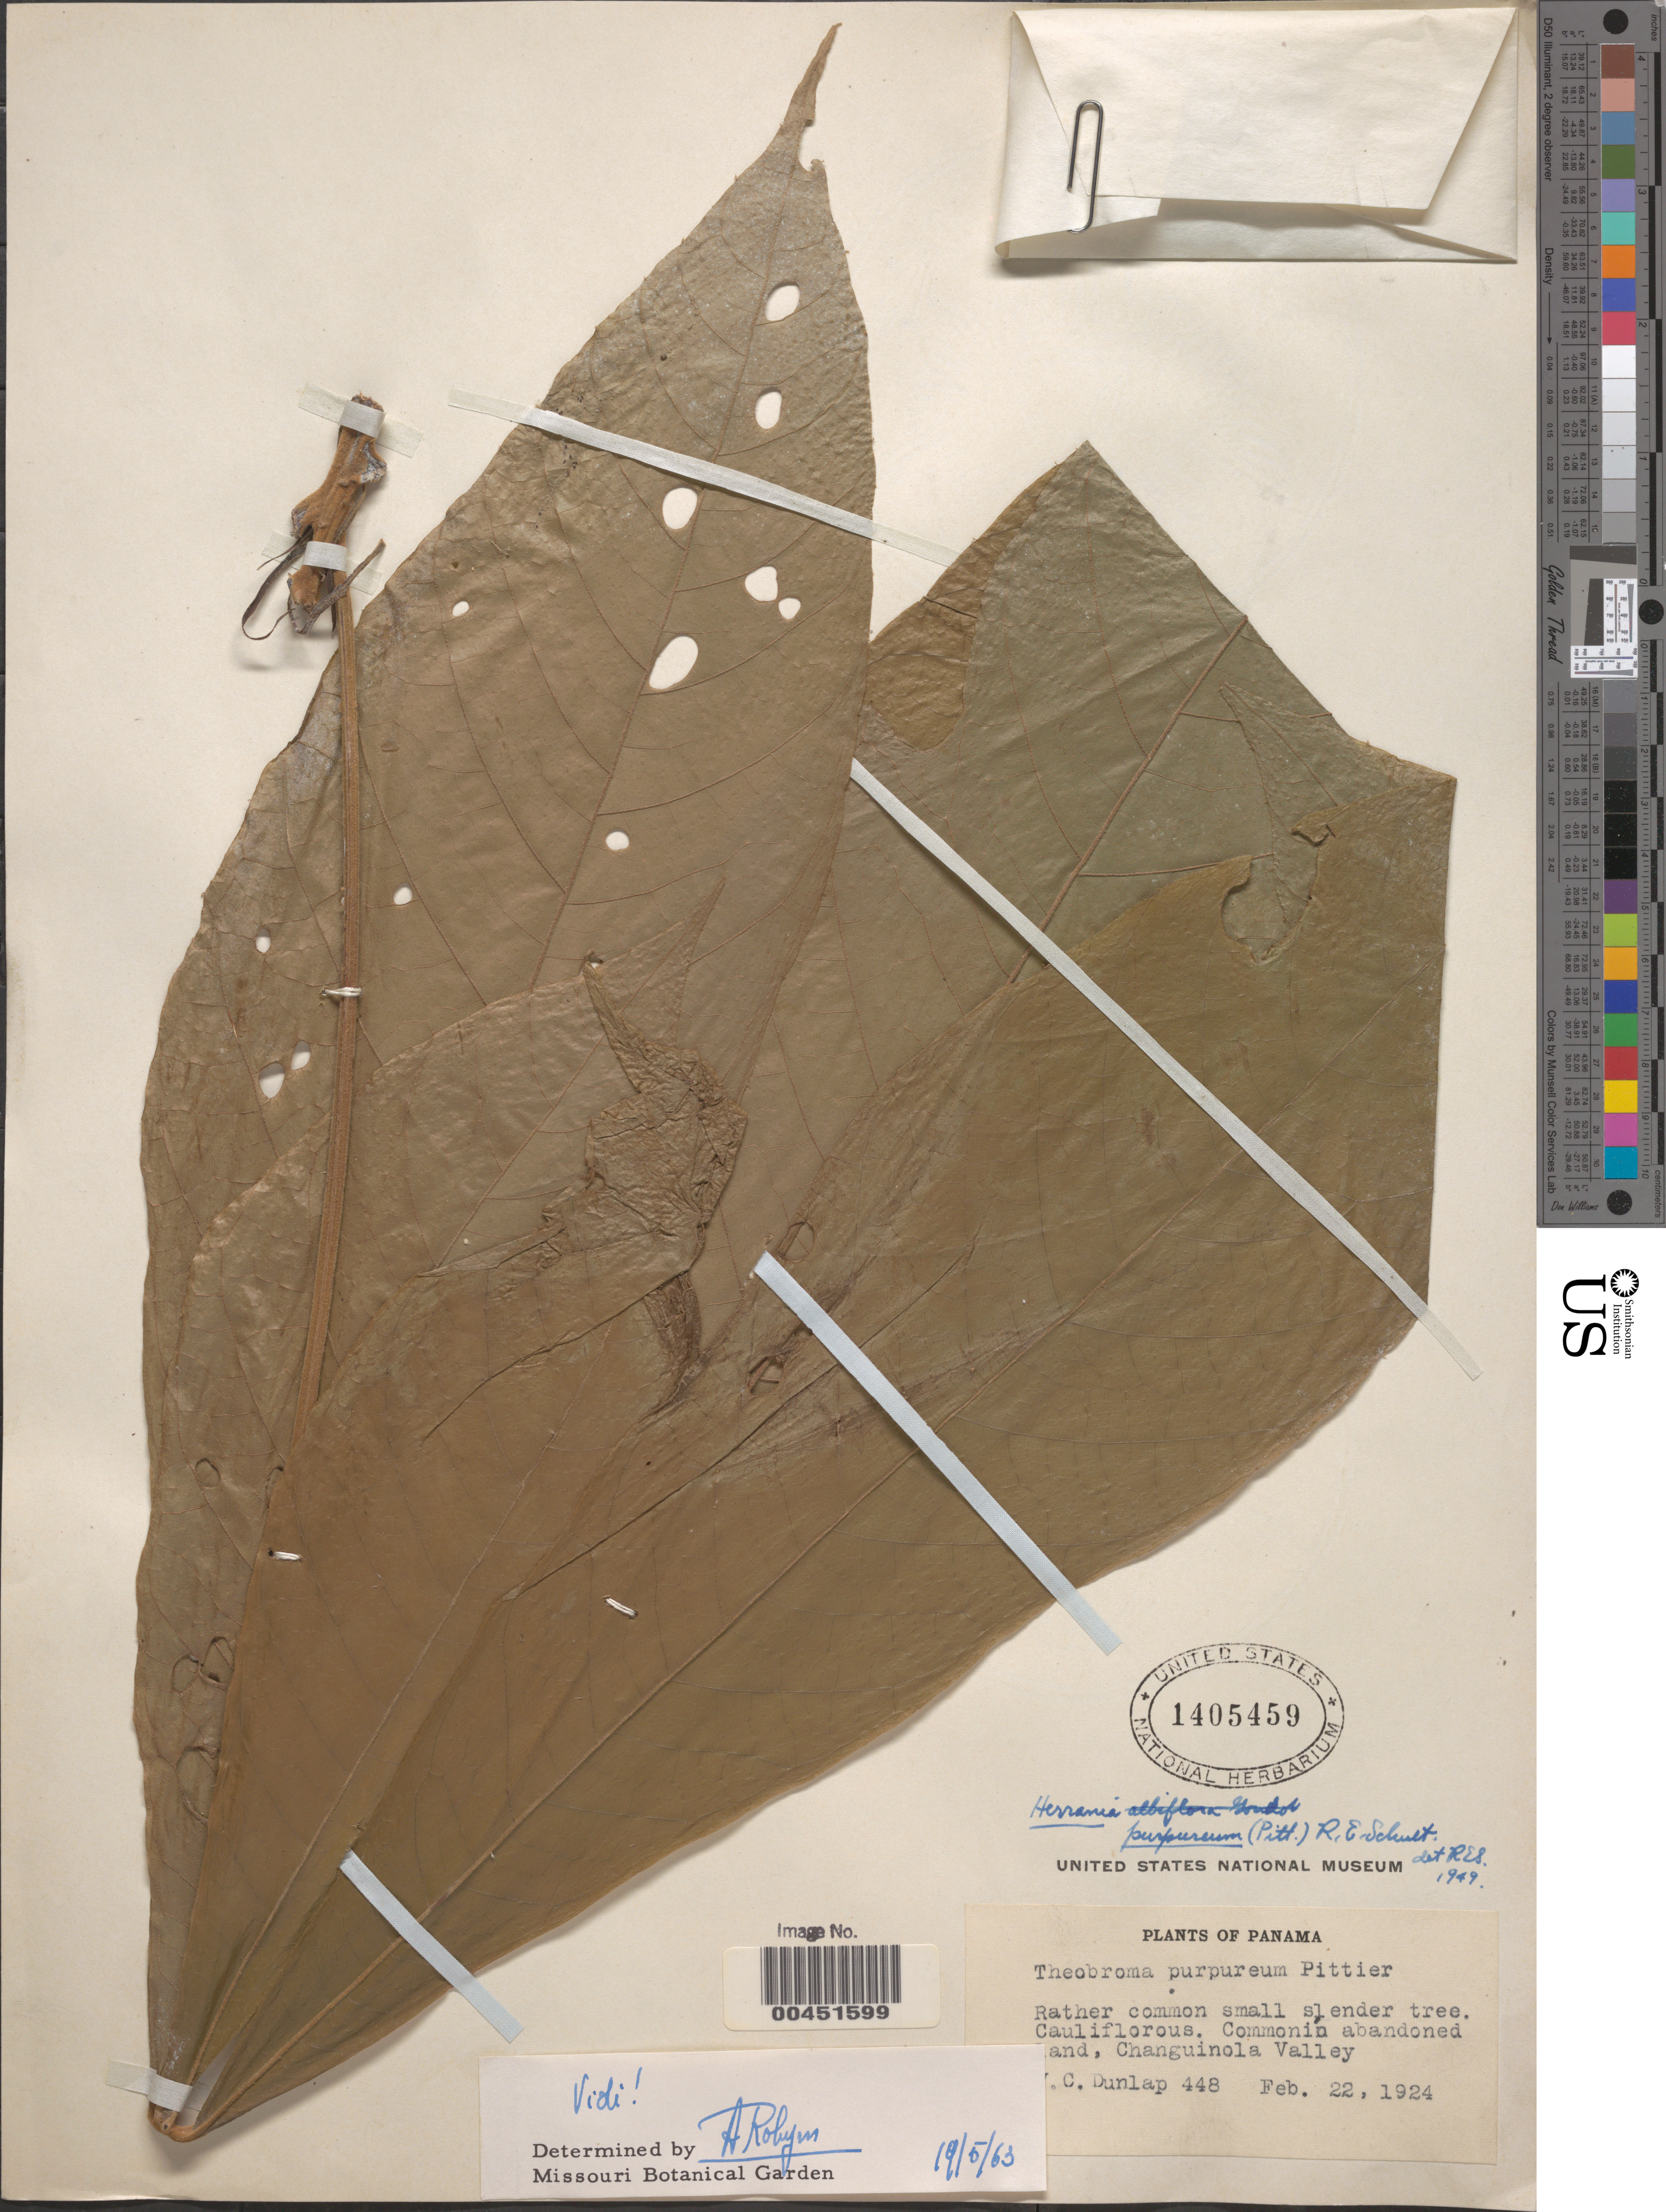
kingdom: Plantae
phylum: Tracheophyta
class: Magnoliopsida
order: Malvales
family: Malvaceae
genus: Theobroma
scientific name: Theobroma purpureum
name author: Pittier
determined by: Dorr, L. J., (BOT), Smithsonian Institution - National Museum of Natural History (UNITED STATES)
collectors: V. C. Dunlap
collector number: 448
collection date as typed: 22 Feb 1924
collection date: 1924-02-22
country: Panama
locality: Changuinola Valley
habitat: abandoned land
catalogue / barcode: US 1405459